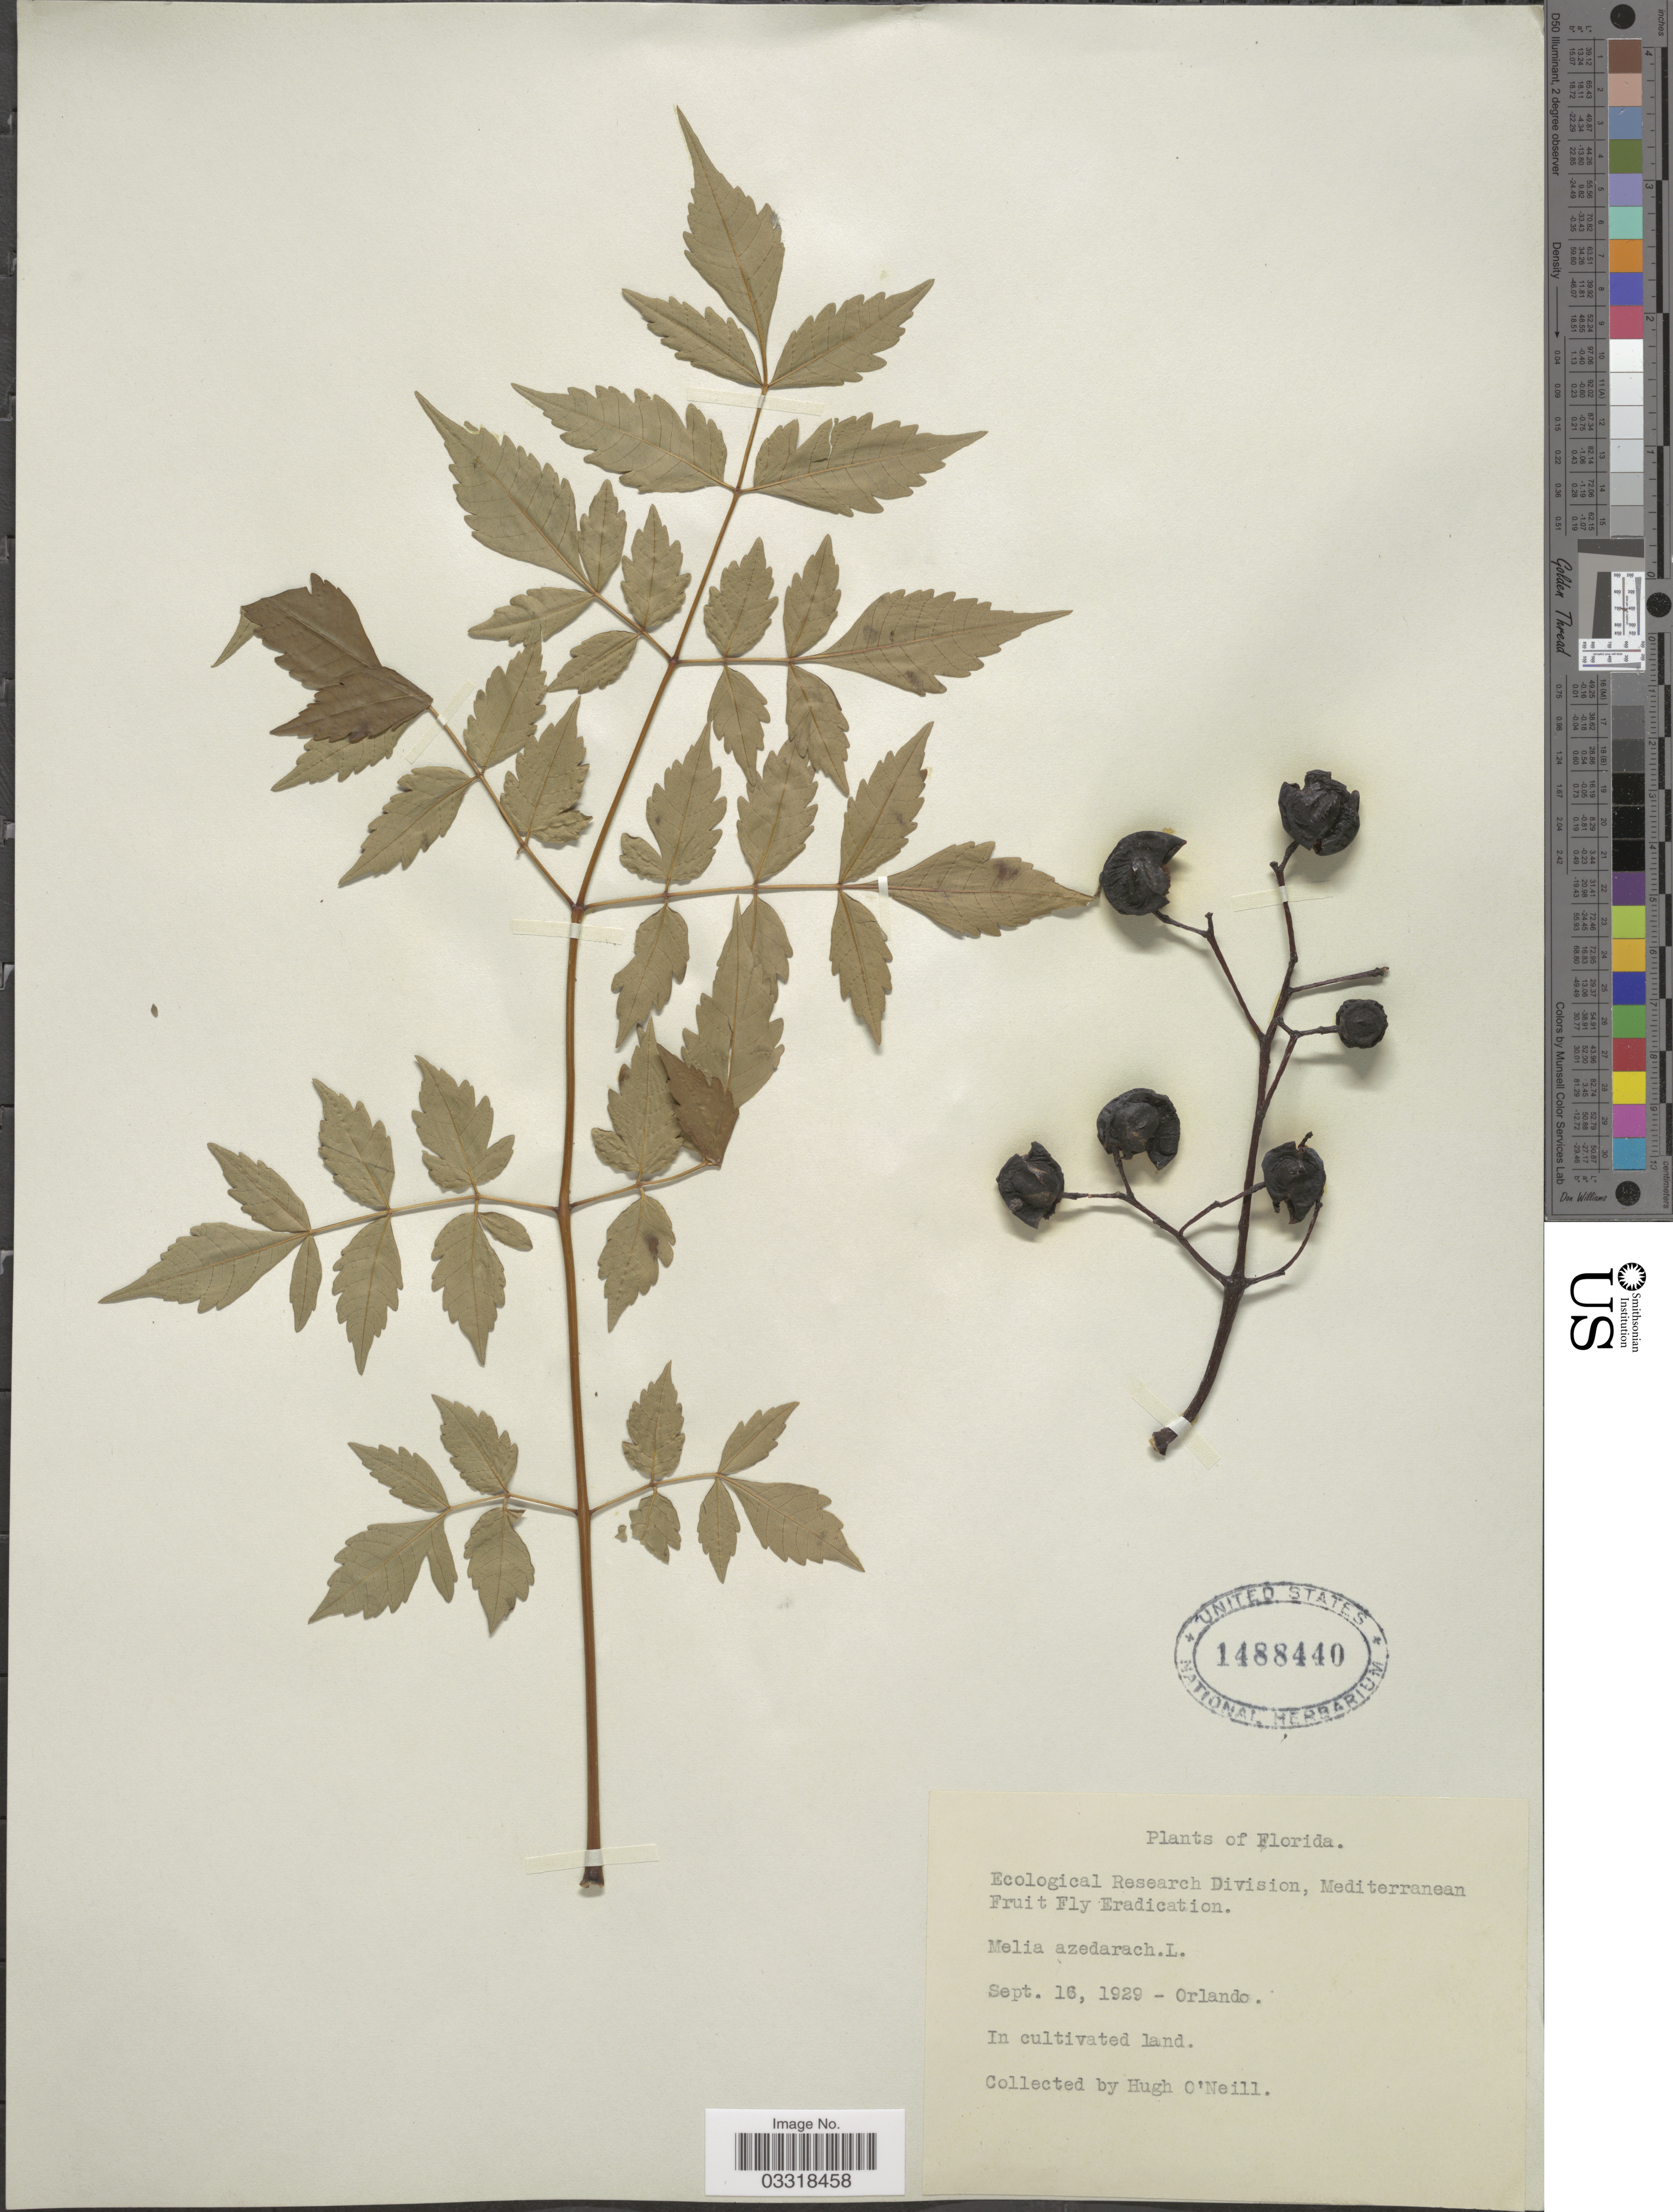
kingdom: Plantae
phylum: Tracheophyta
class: Magnoliopsida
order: Sapindales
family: Meliaceae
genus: Melia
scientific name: Melia azedarach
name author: L.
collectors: H. O'Neill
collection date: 1929-09-16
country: United States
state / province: Florida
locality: Orlando.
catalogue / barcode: US 1488440